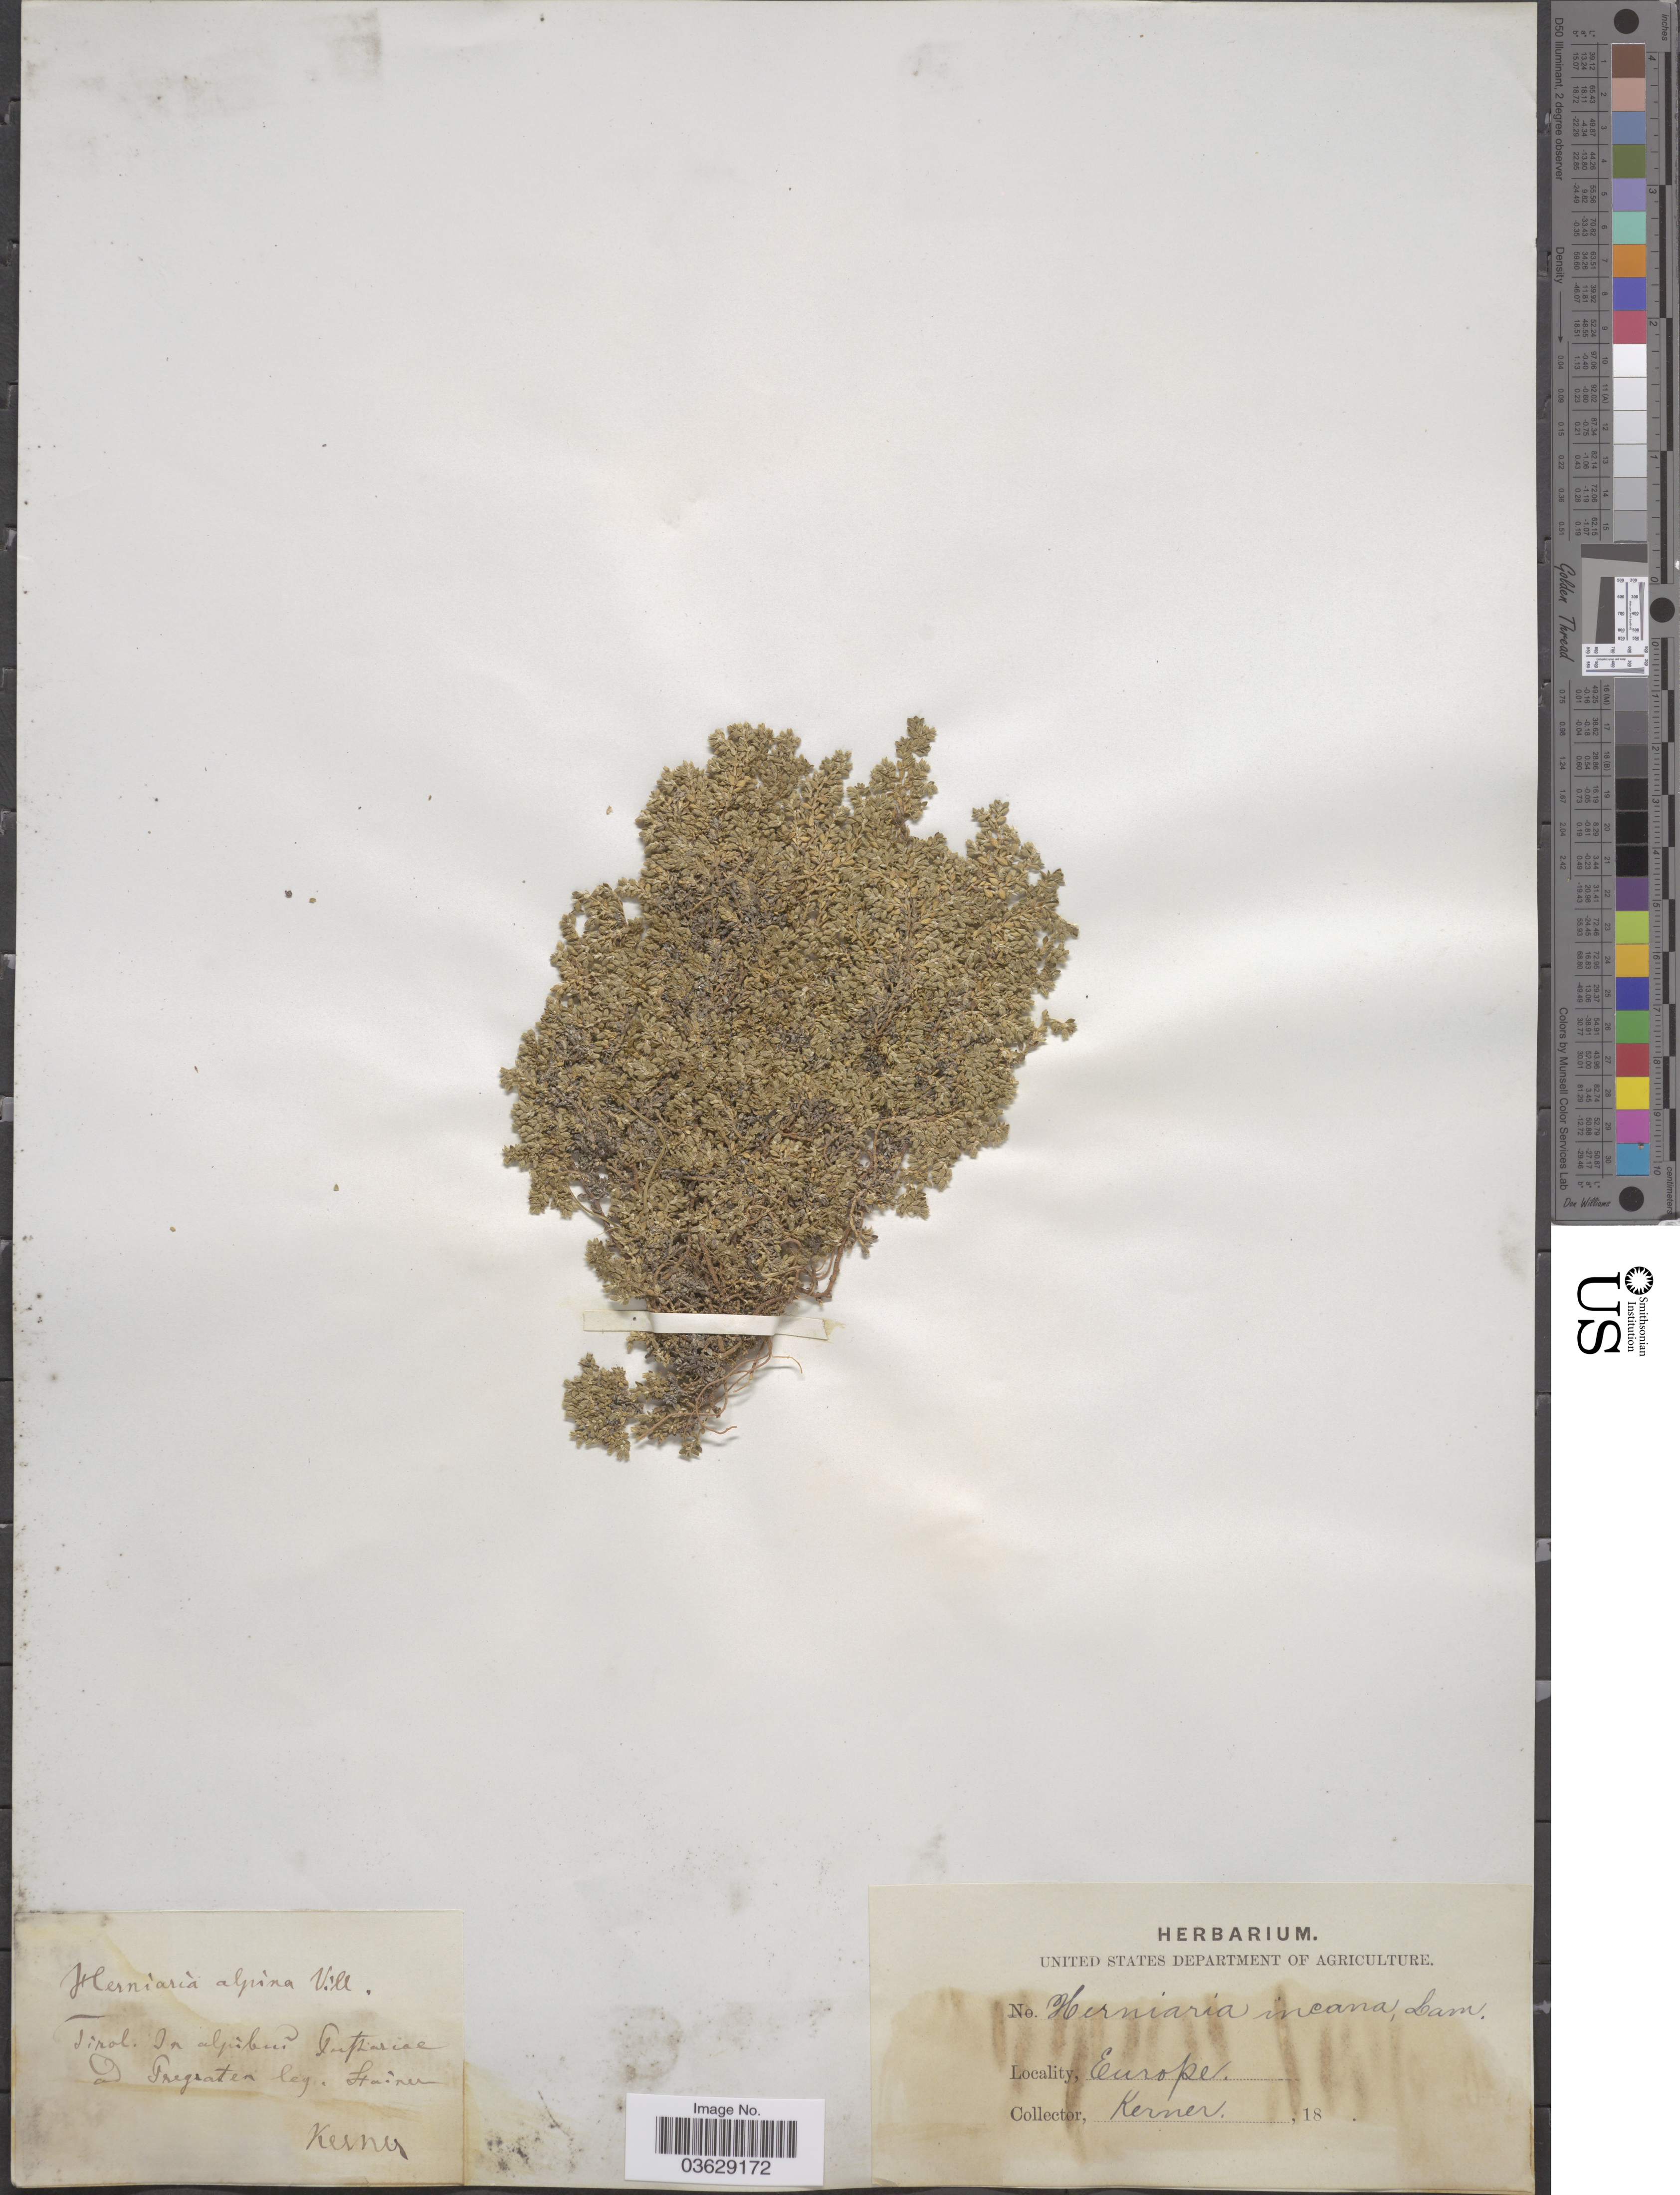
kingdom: Plantae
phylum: Tracheophyta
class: Magnoliopsida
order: Caryophyllales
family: Caryophyllaceae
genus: Herniaria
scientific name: Herniaria incana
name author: Lam.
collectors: -. Kerner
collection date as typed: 18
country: Austria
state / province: Tirol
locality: In alpibus Tupiariae [interpreted] ad Pregraten.